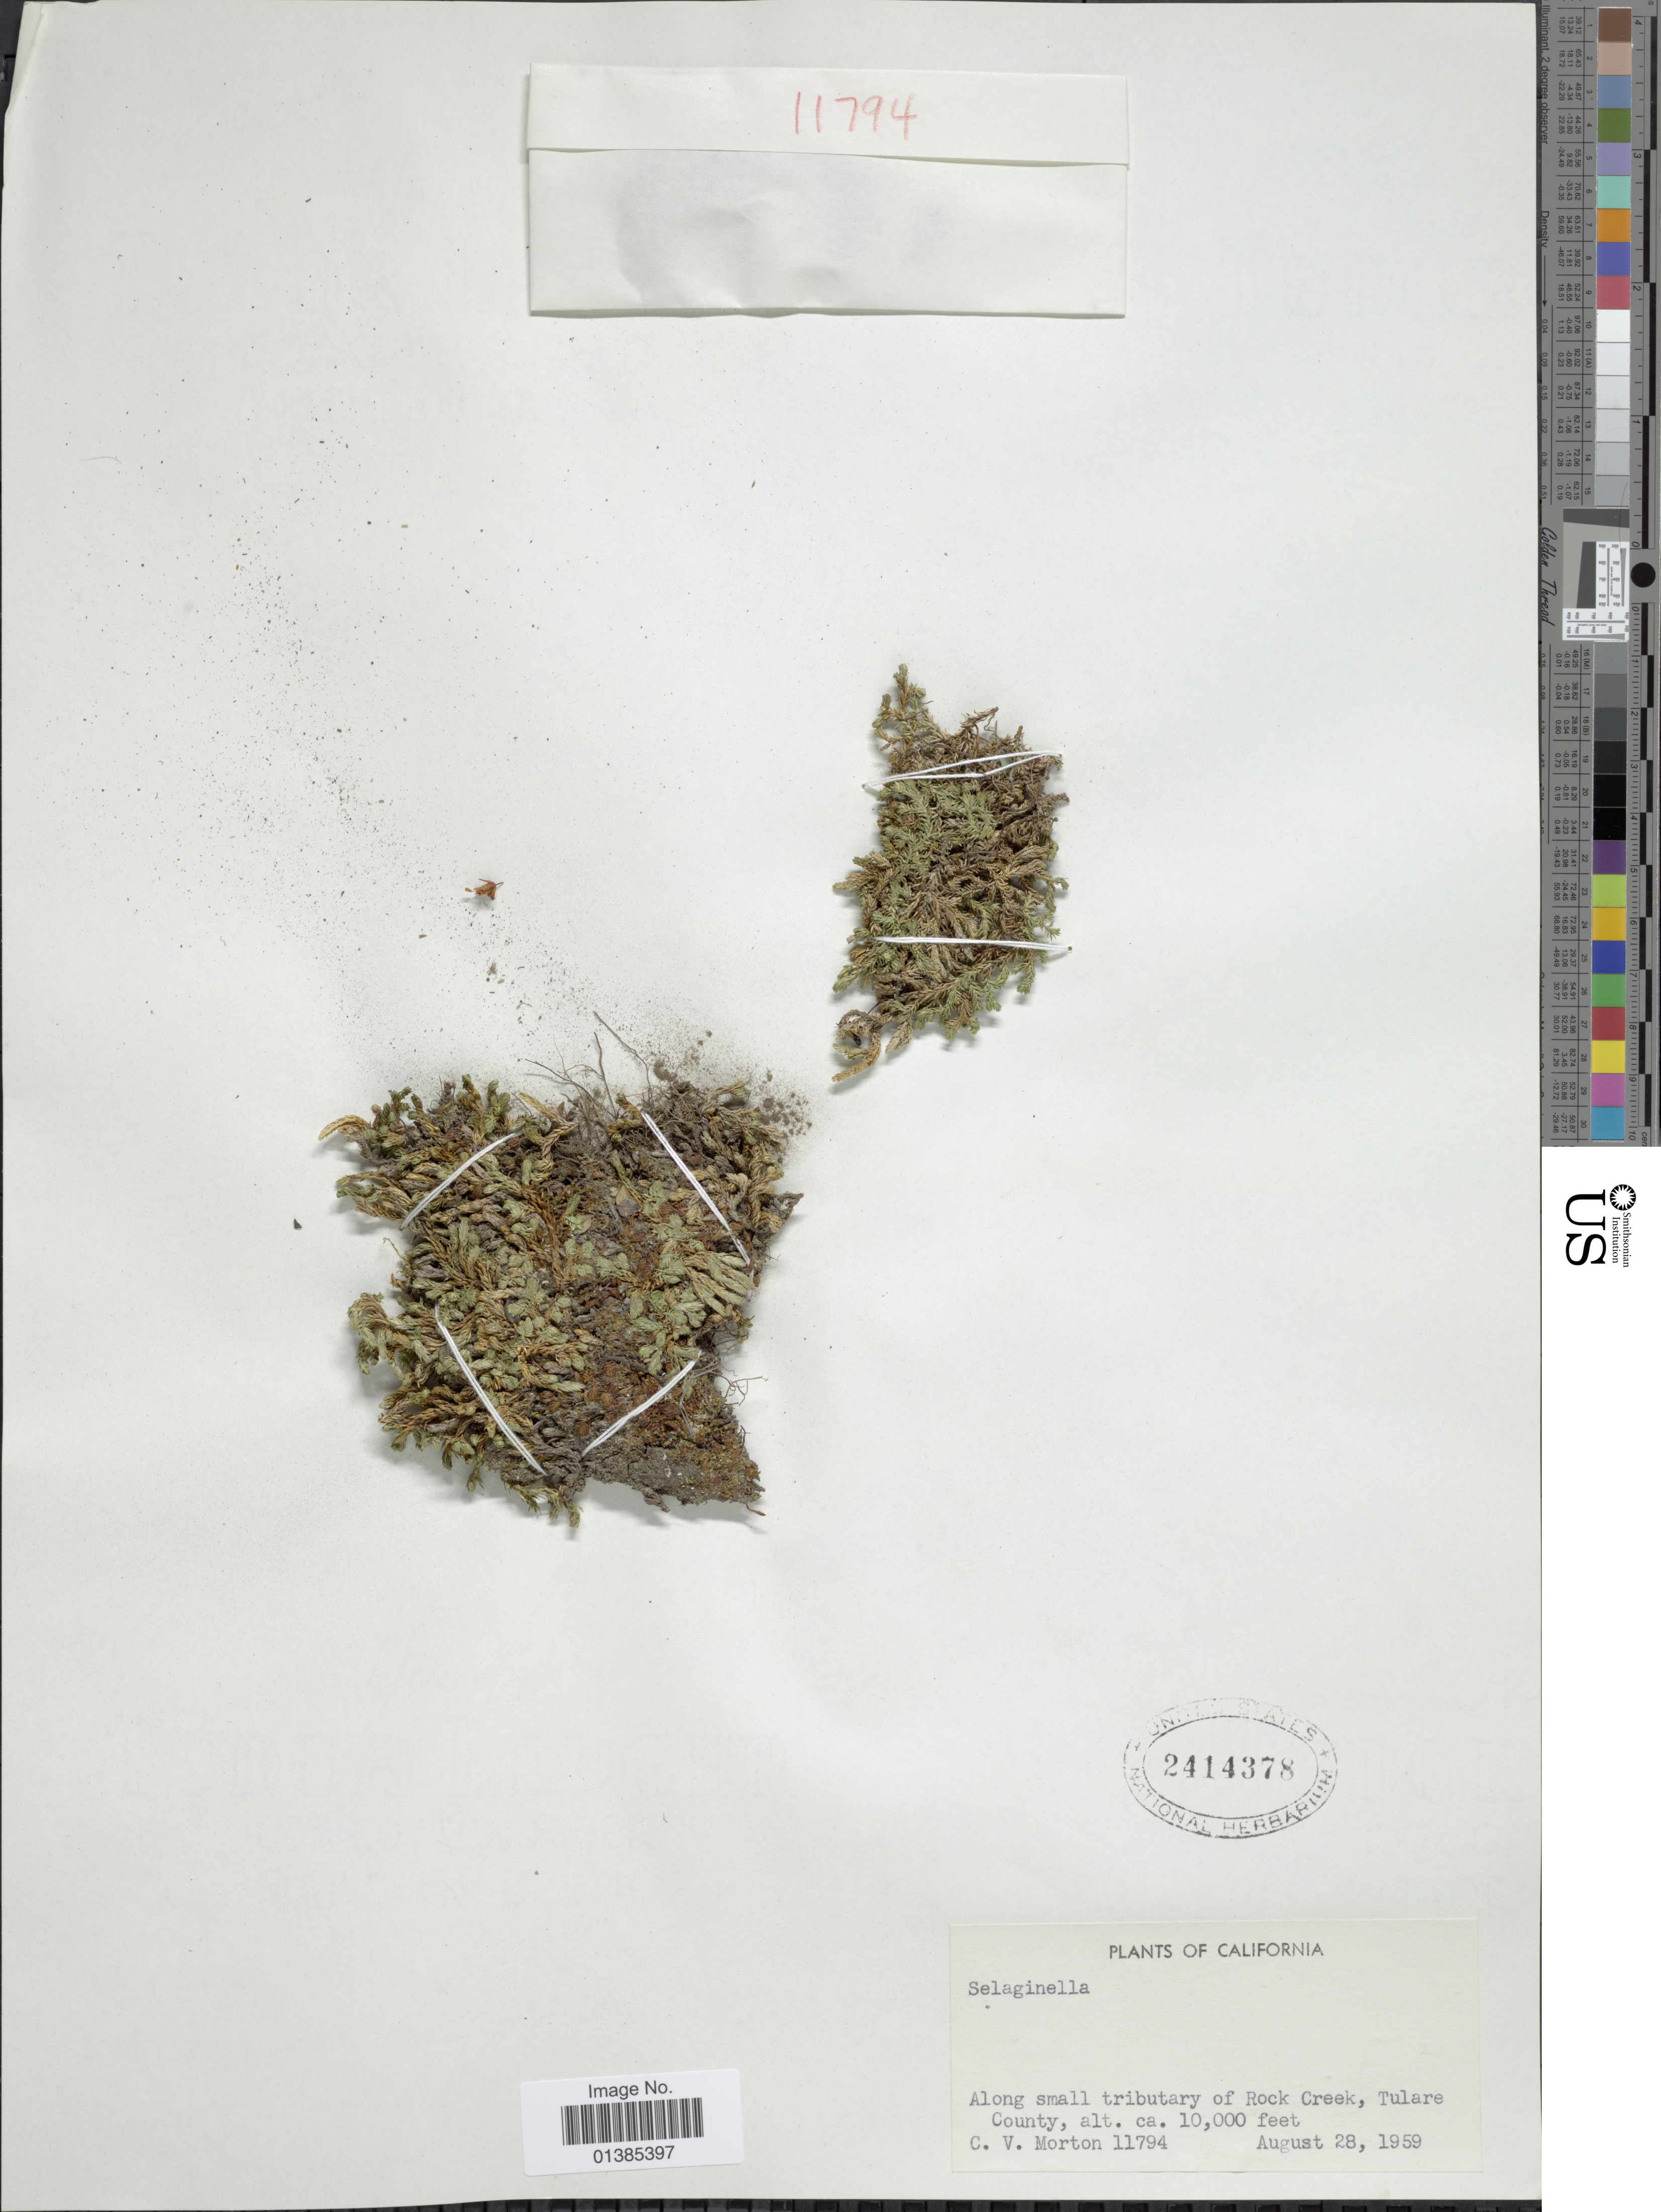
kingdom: Plantae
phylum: Tracheophyta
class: Lycopodiopsida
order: Selaginellales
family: Selaginellaceae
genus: Selaginella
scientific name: Selaginella sp.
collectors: C. V. Morton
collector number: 11794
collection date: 1959-08-28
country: United States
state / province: California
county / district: Tulare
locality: Along small tributary of Rock Creek, Tulare County.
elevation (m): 3048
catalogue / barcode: US 2414378